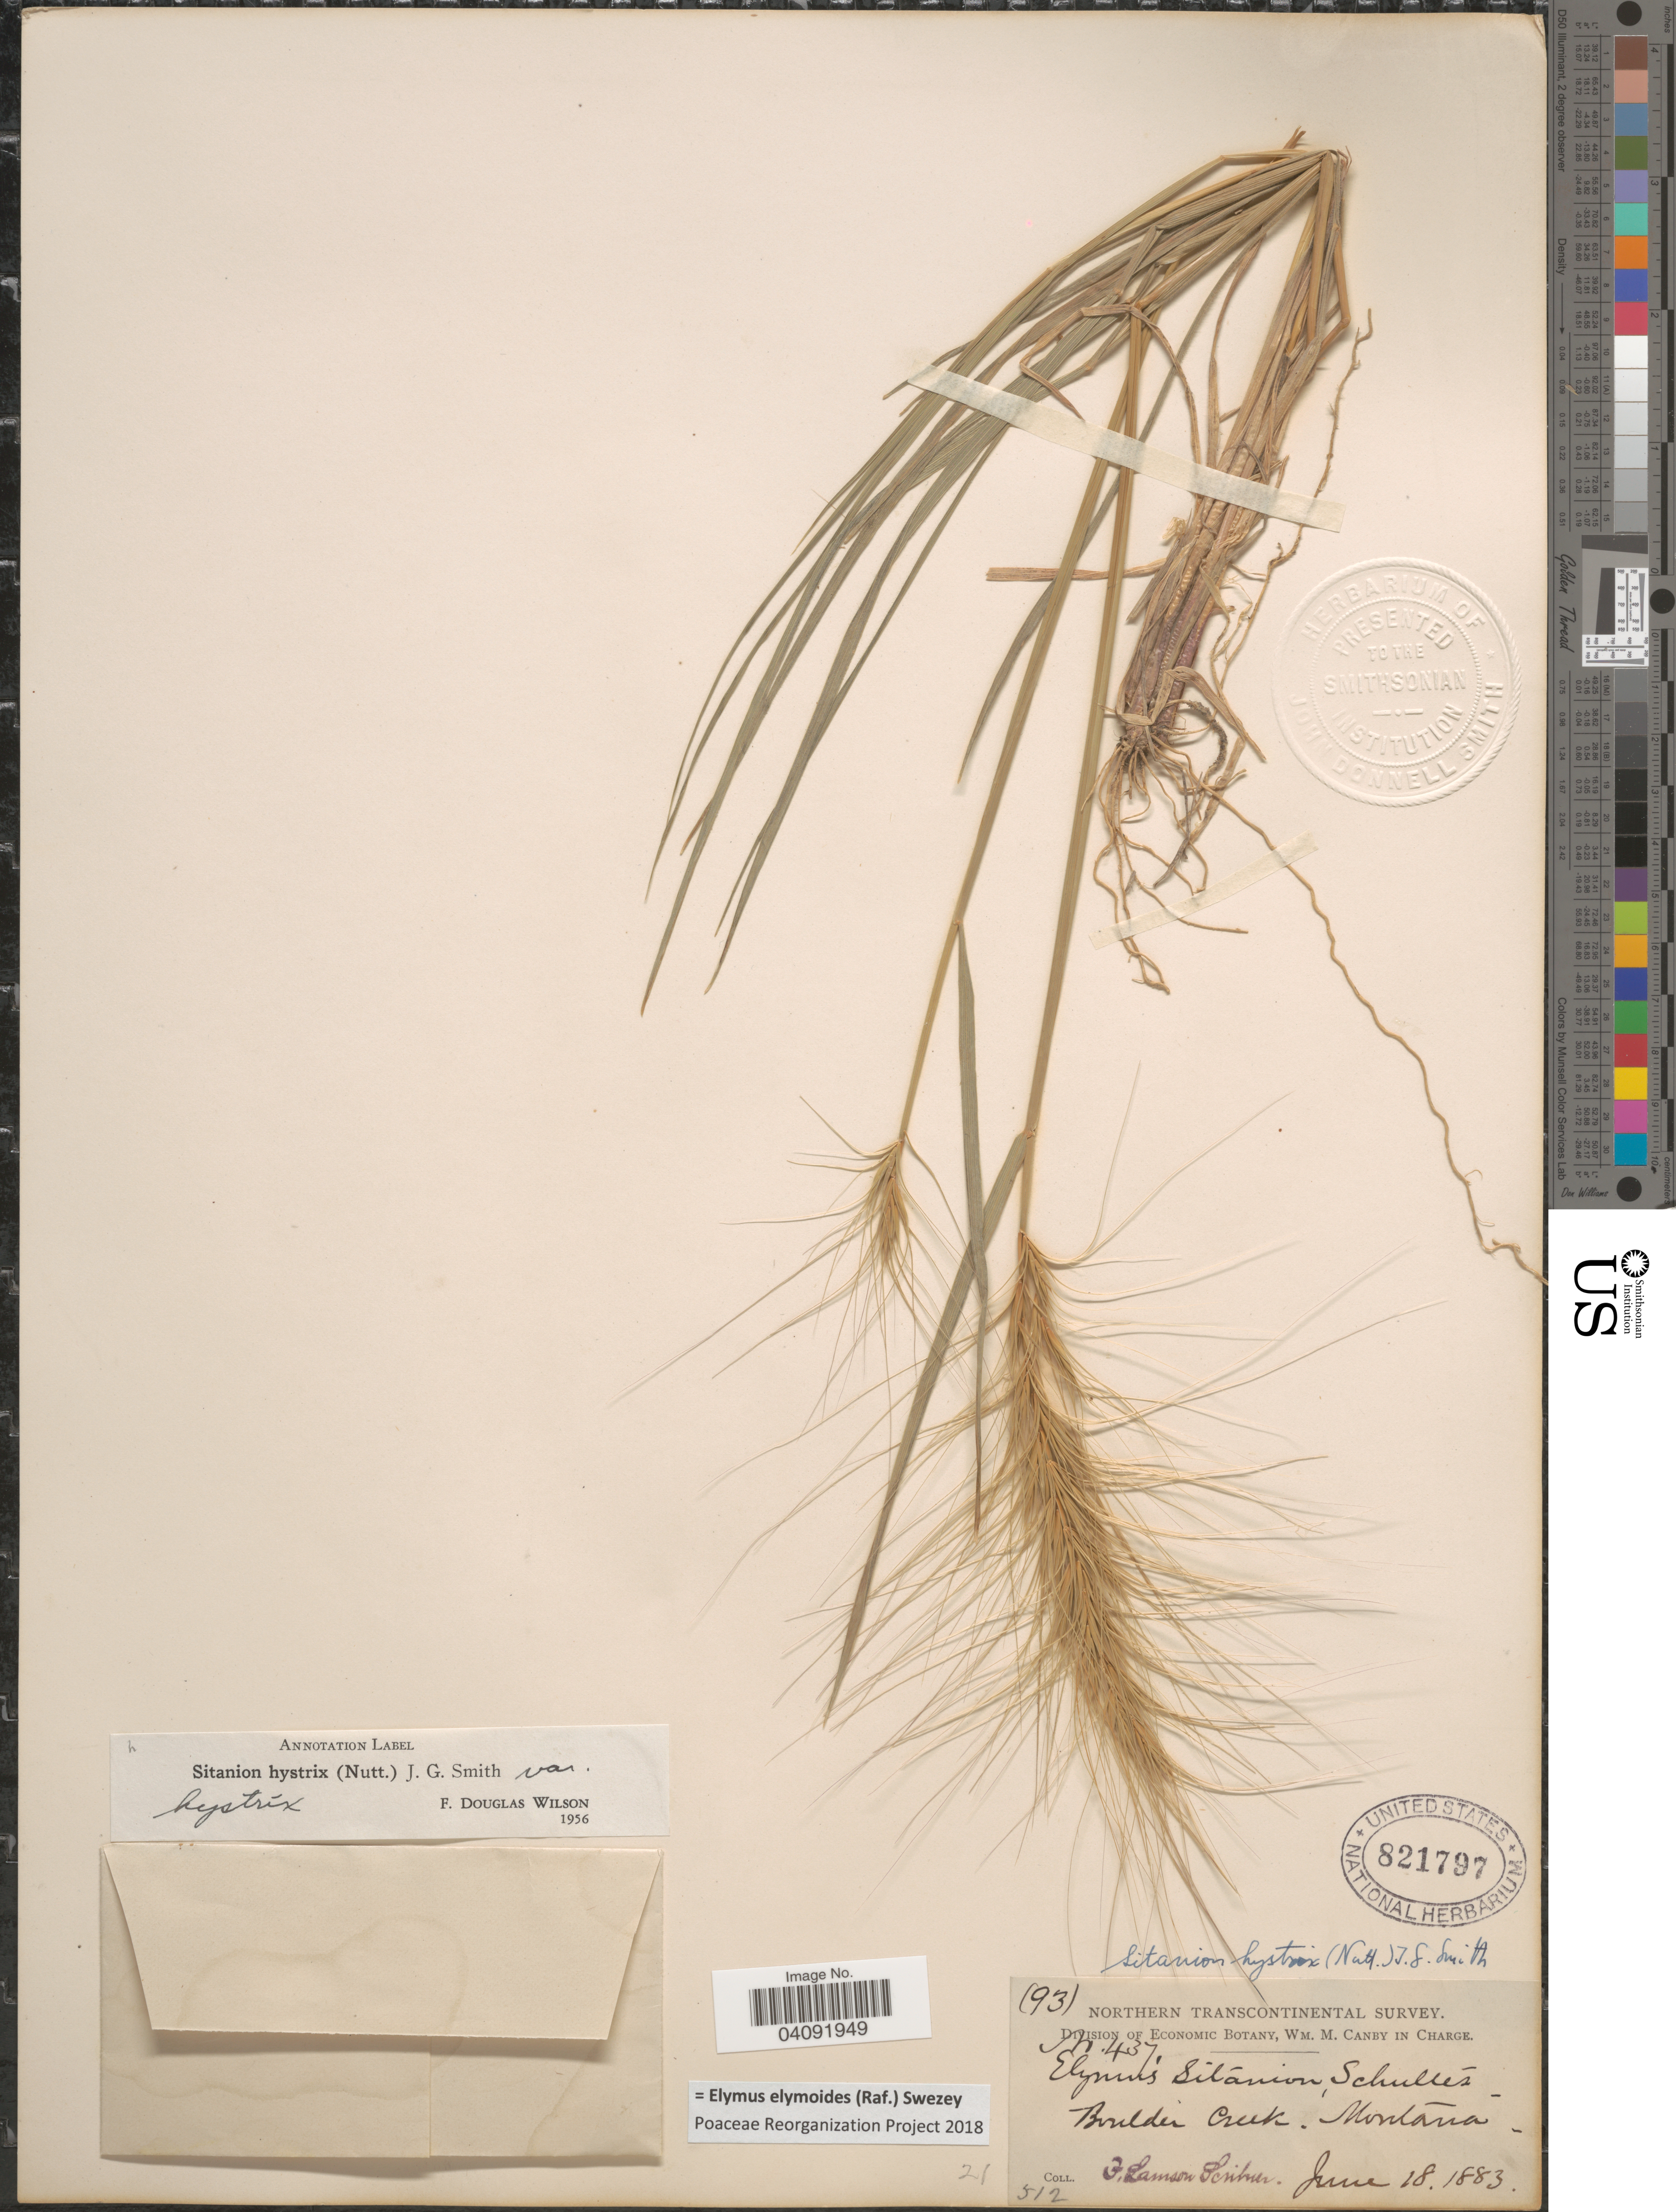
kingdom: Plantae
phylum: Tracheophyta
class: Liliopsida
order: Poales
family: Poaceae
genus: Elymus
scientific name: Elymus elymoides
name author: (Raf.) Swezey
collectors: F. Lamson-Scribner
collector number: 512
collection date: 1883-06-18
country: United States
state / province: Montana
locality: Boulder Creek.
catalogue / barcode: US 821797